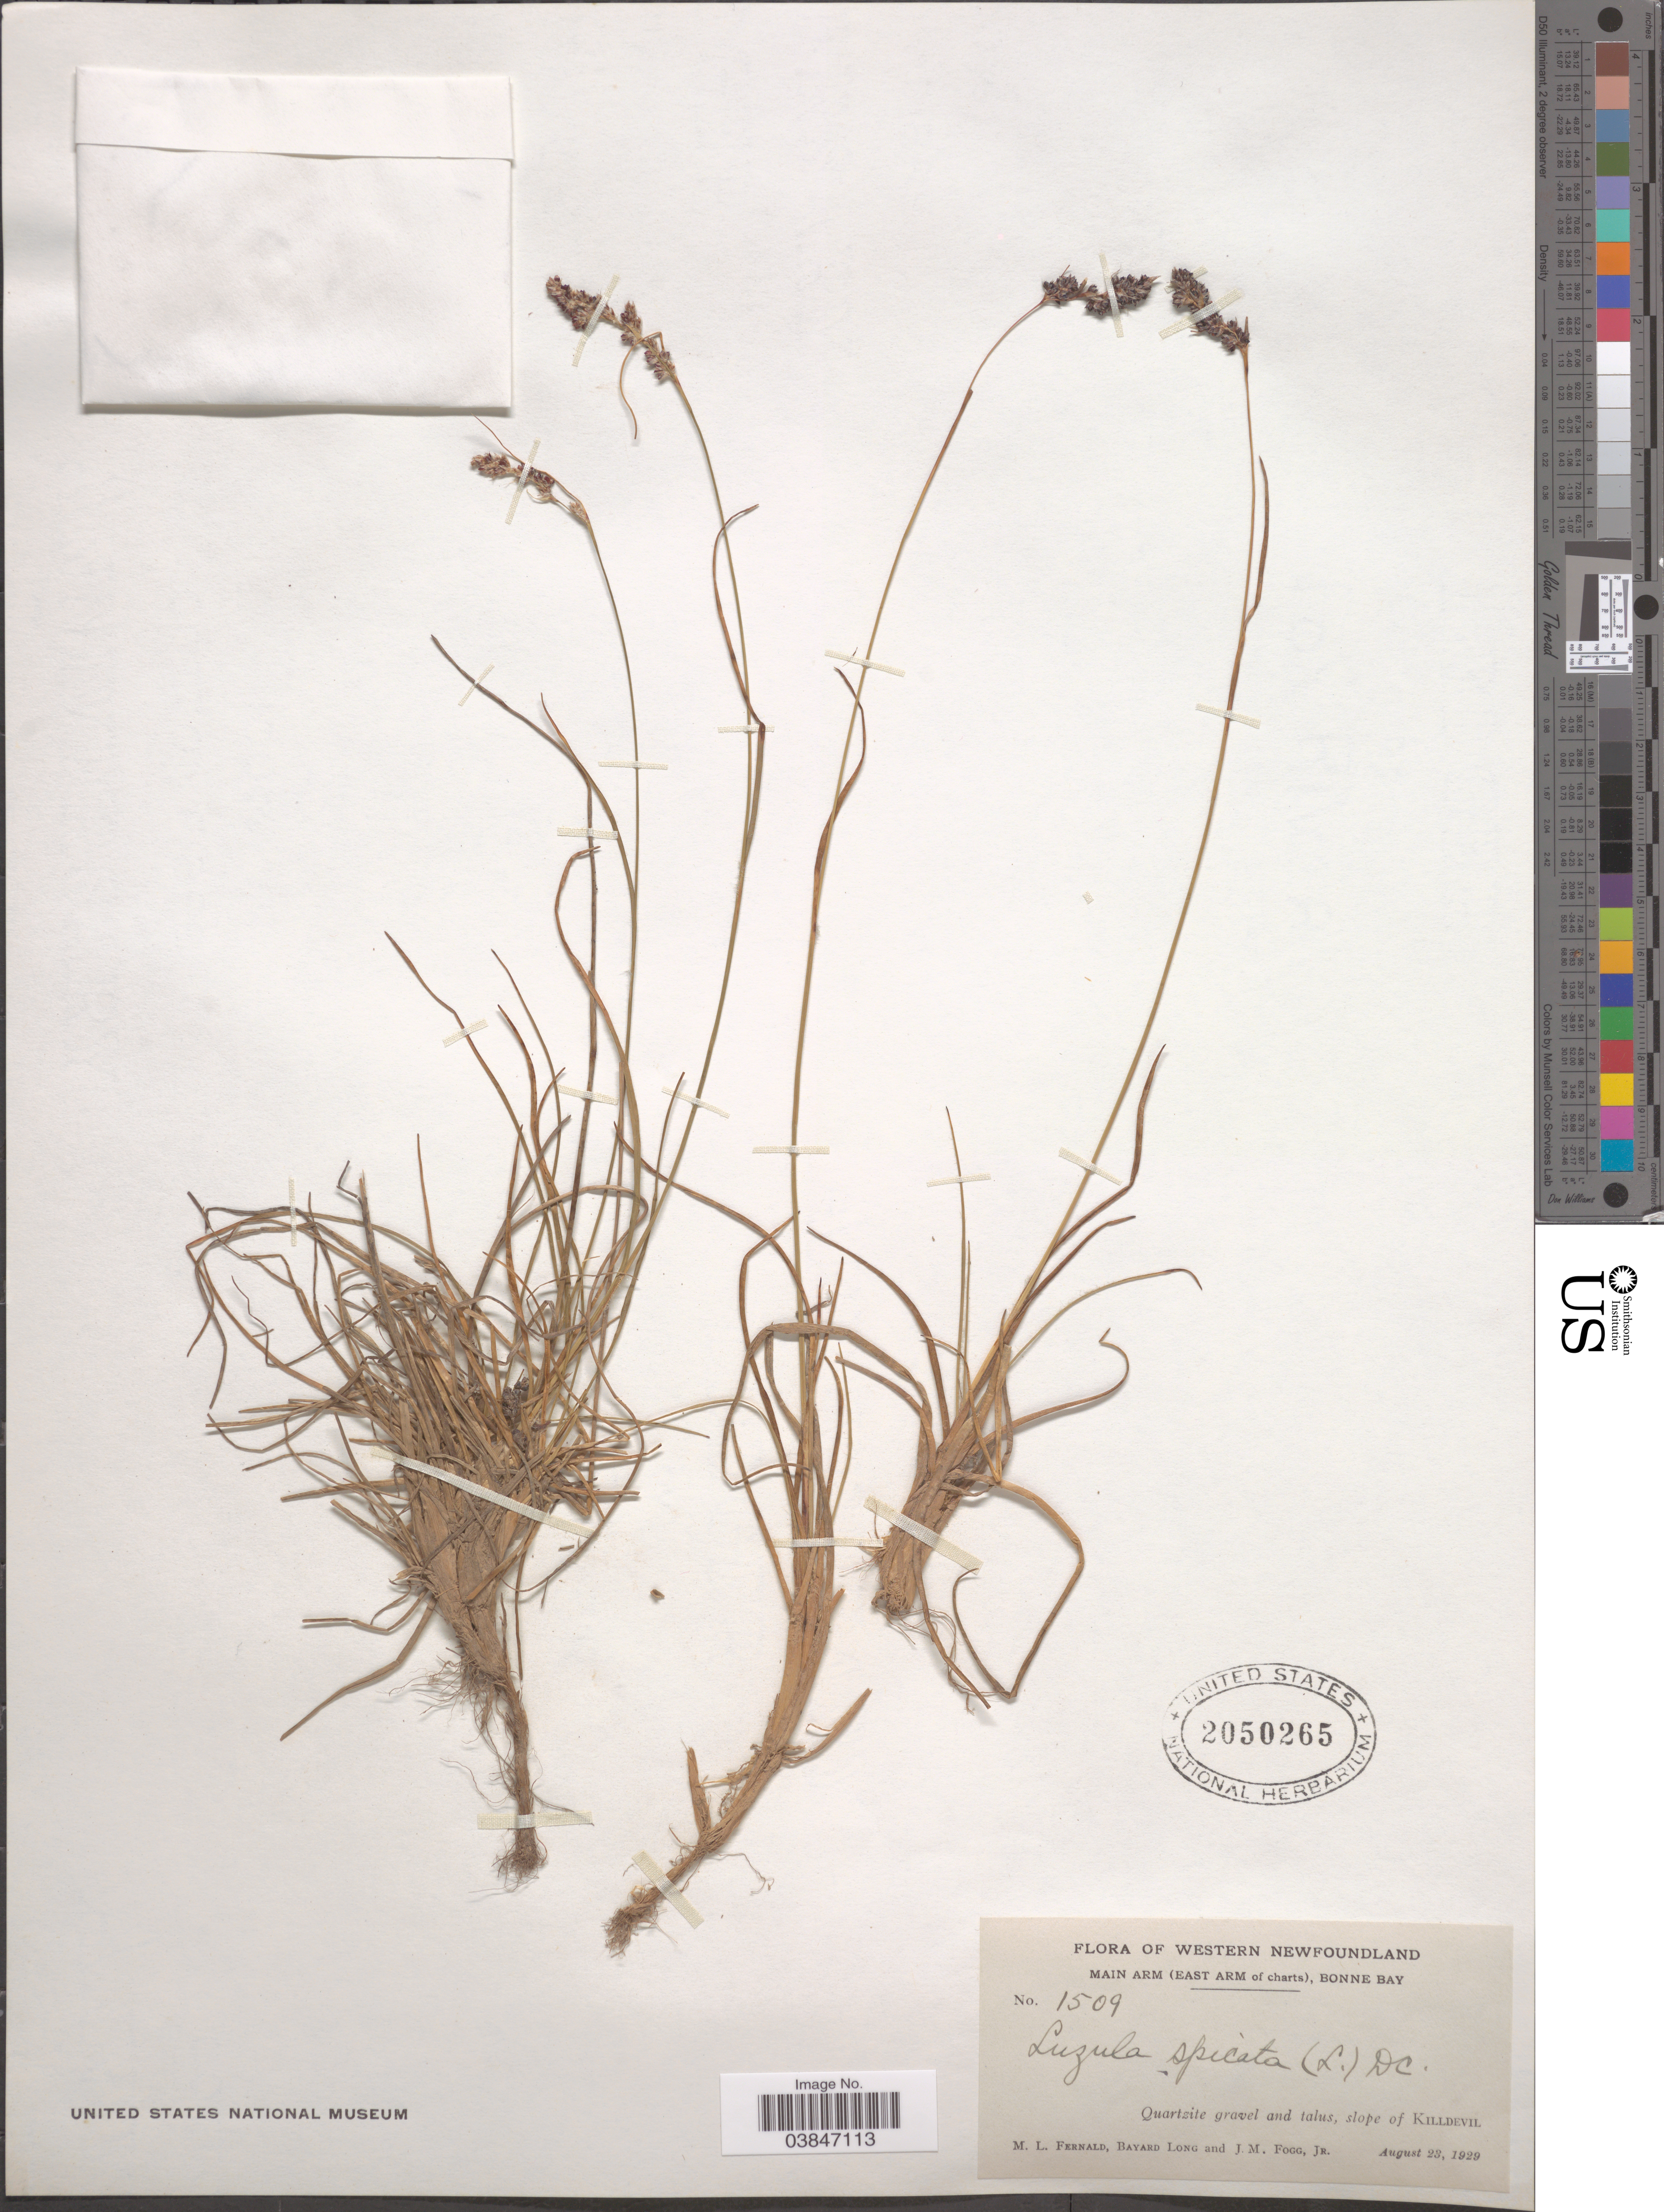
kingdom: Plantae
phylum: Tracheophyta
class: Liliopsida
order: Poales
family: Juncaceae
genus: Luzula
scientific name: Luzula spicata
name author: (L.) DC.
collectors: M. L. Fernald, B. Long & J. Fogg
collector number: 1509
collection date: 1929-08-23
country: Canada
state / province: Newfoundland and Labrador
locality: Western Newfoundland. Main Arm (East Arm of charts), Bonne Bay. Slope of Killdevil.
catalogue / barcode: US 2050265